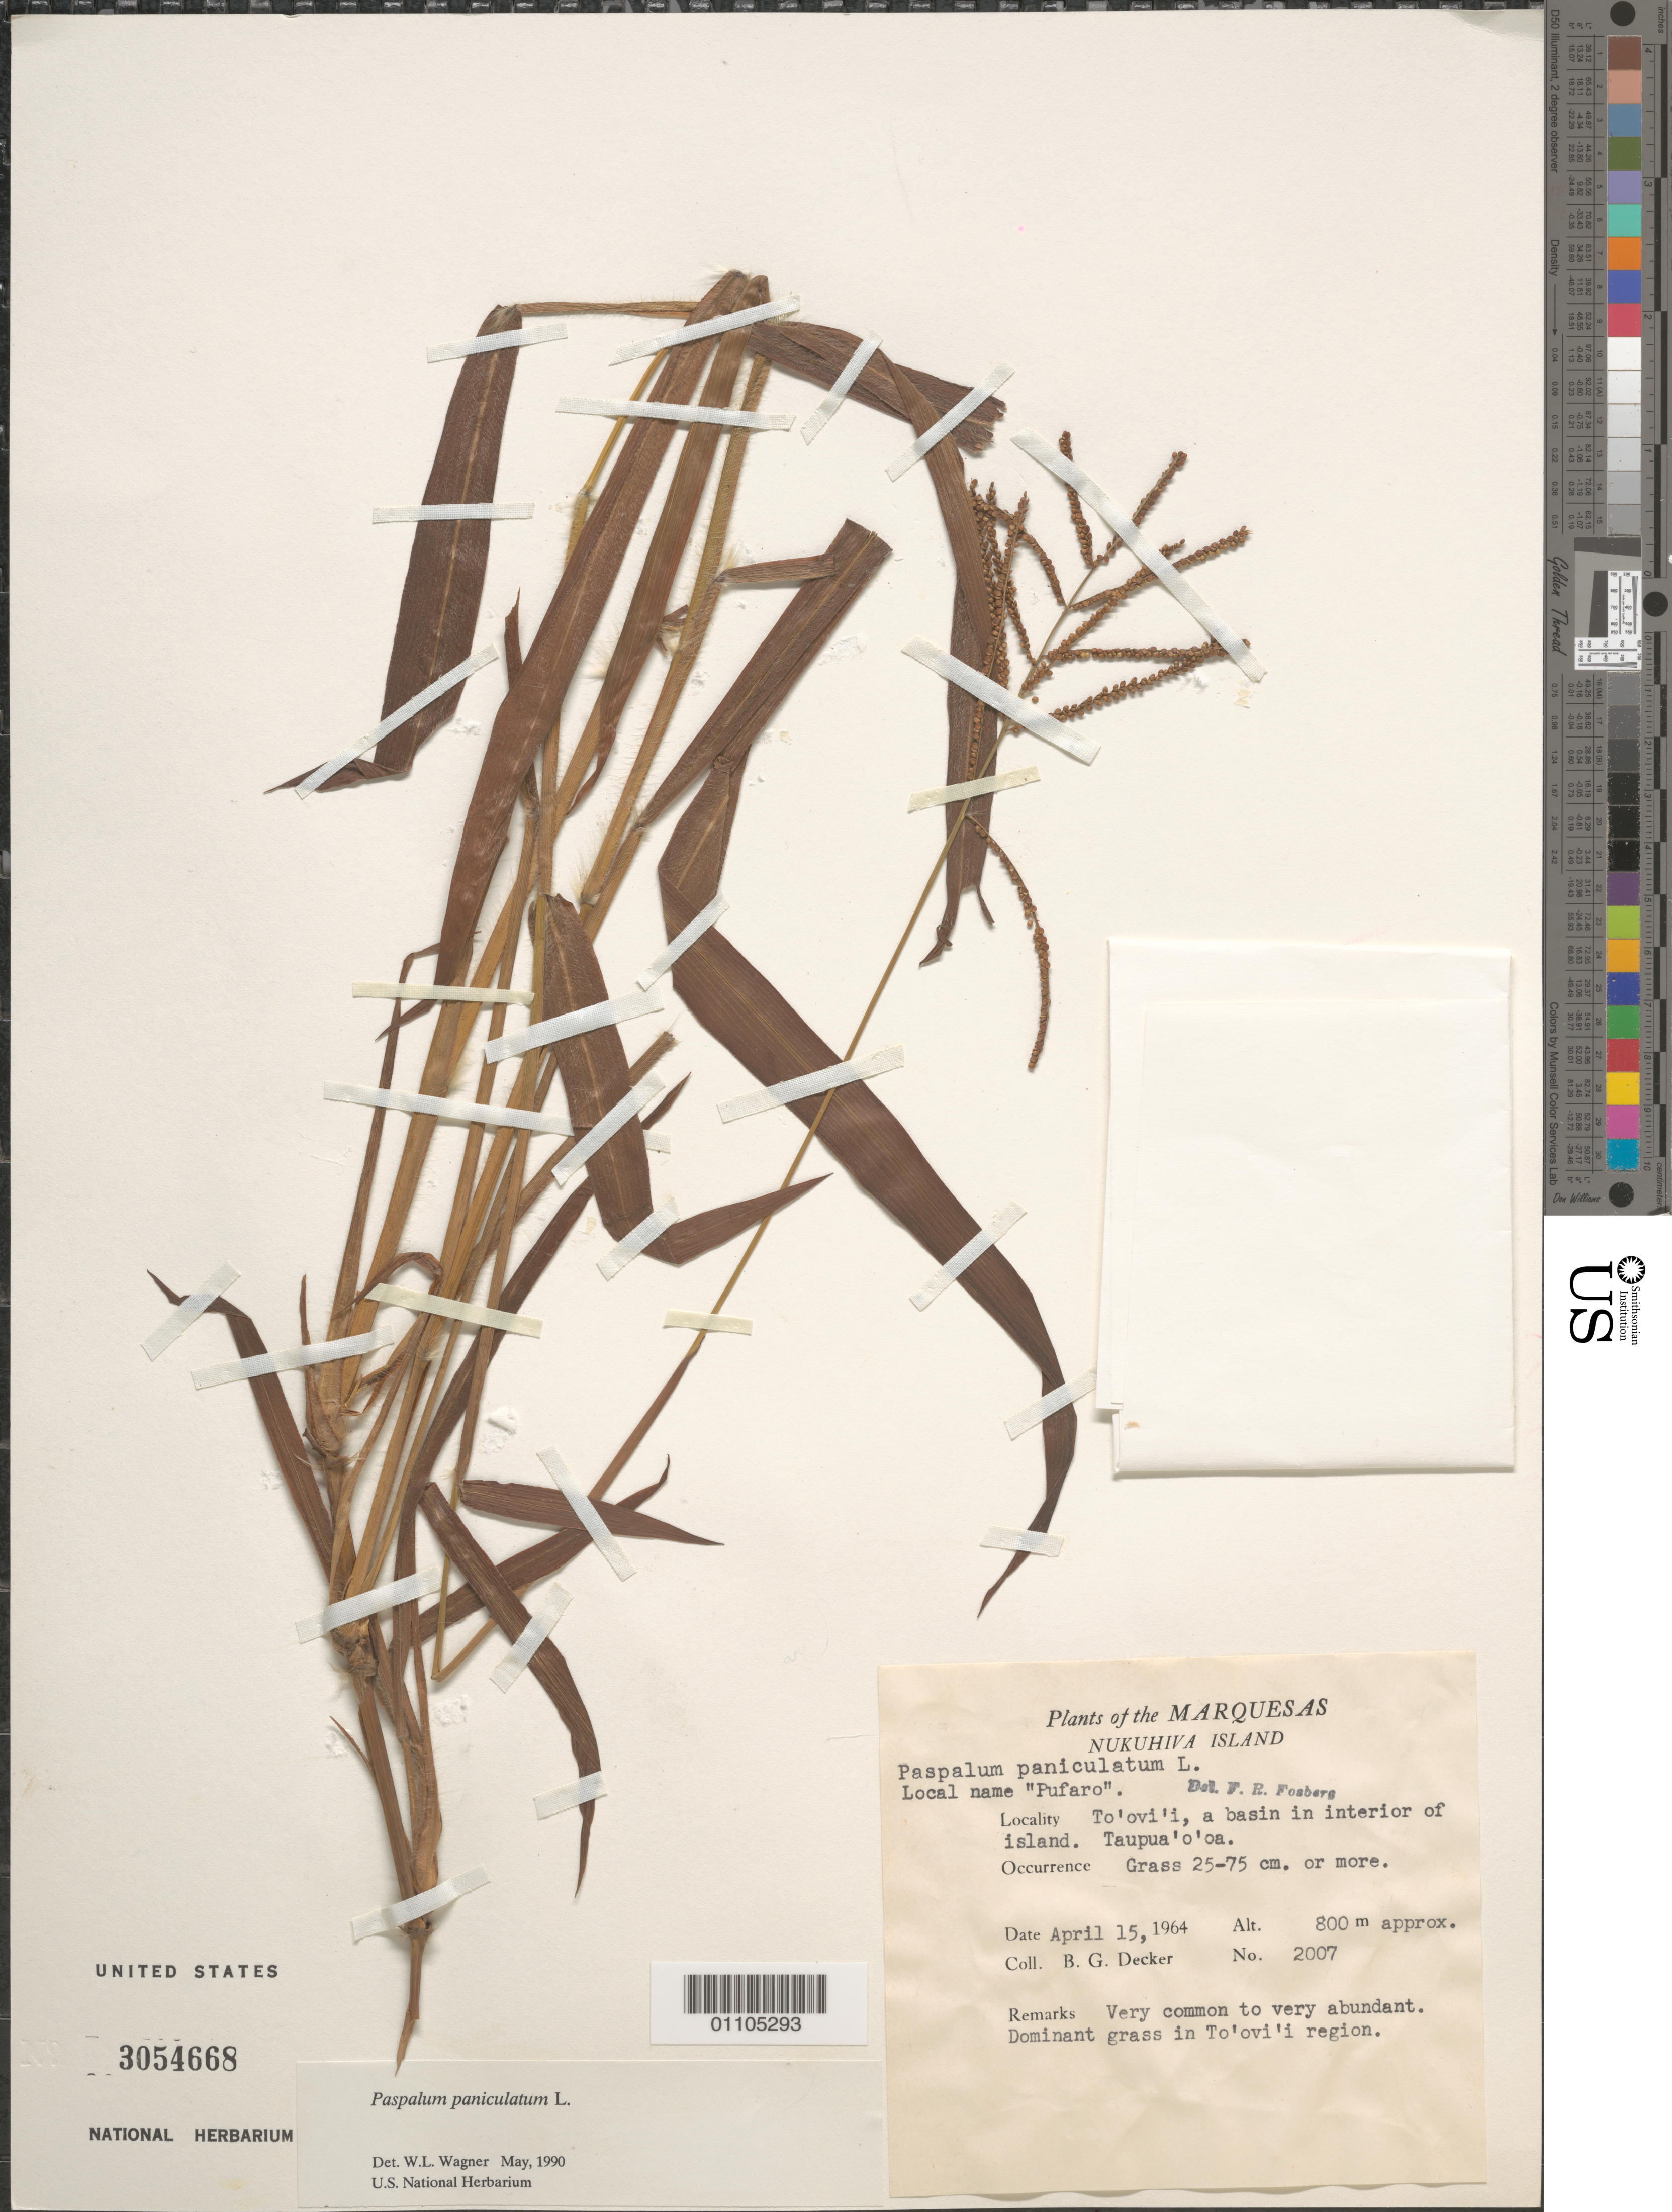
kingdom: Plantae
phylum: Tracheophyta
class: Liliopsida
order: Poales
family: Poaceae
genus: Paspalum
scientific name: Paspalum paniculatum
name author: L.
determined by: Wagner, W. L., (BOT), Smithsonian Institution - National Museum of Natural History (UNITED STATES)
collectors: B. G. Decker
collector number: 2007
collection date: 1964-04-15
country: French Polynesia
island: Nuku Hiva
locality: To'ovi'i, a basin in interior of island, Taupua'o'oa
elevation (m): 800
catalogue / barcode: US 3054668